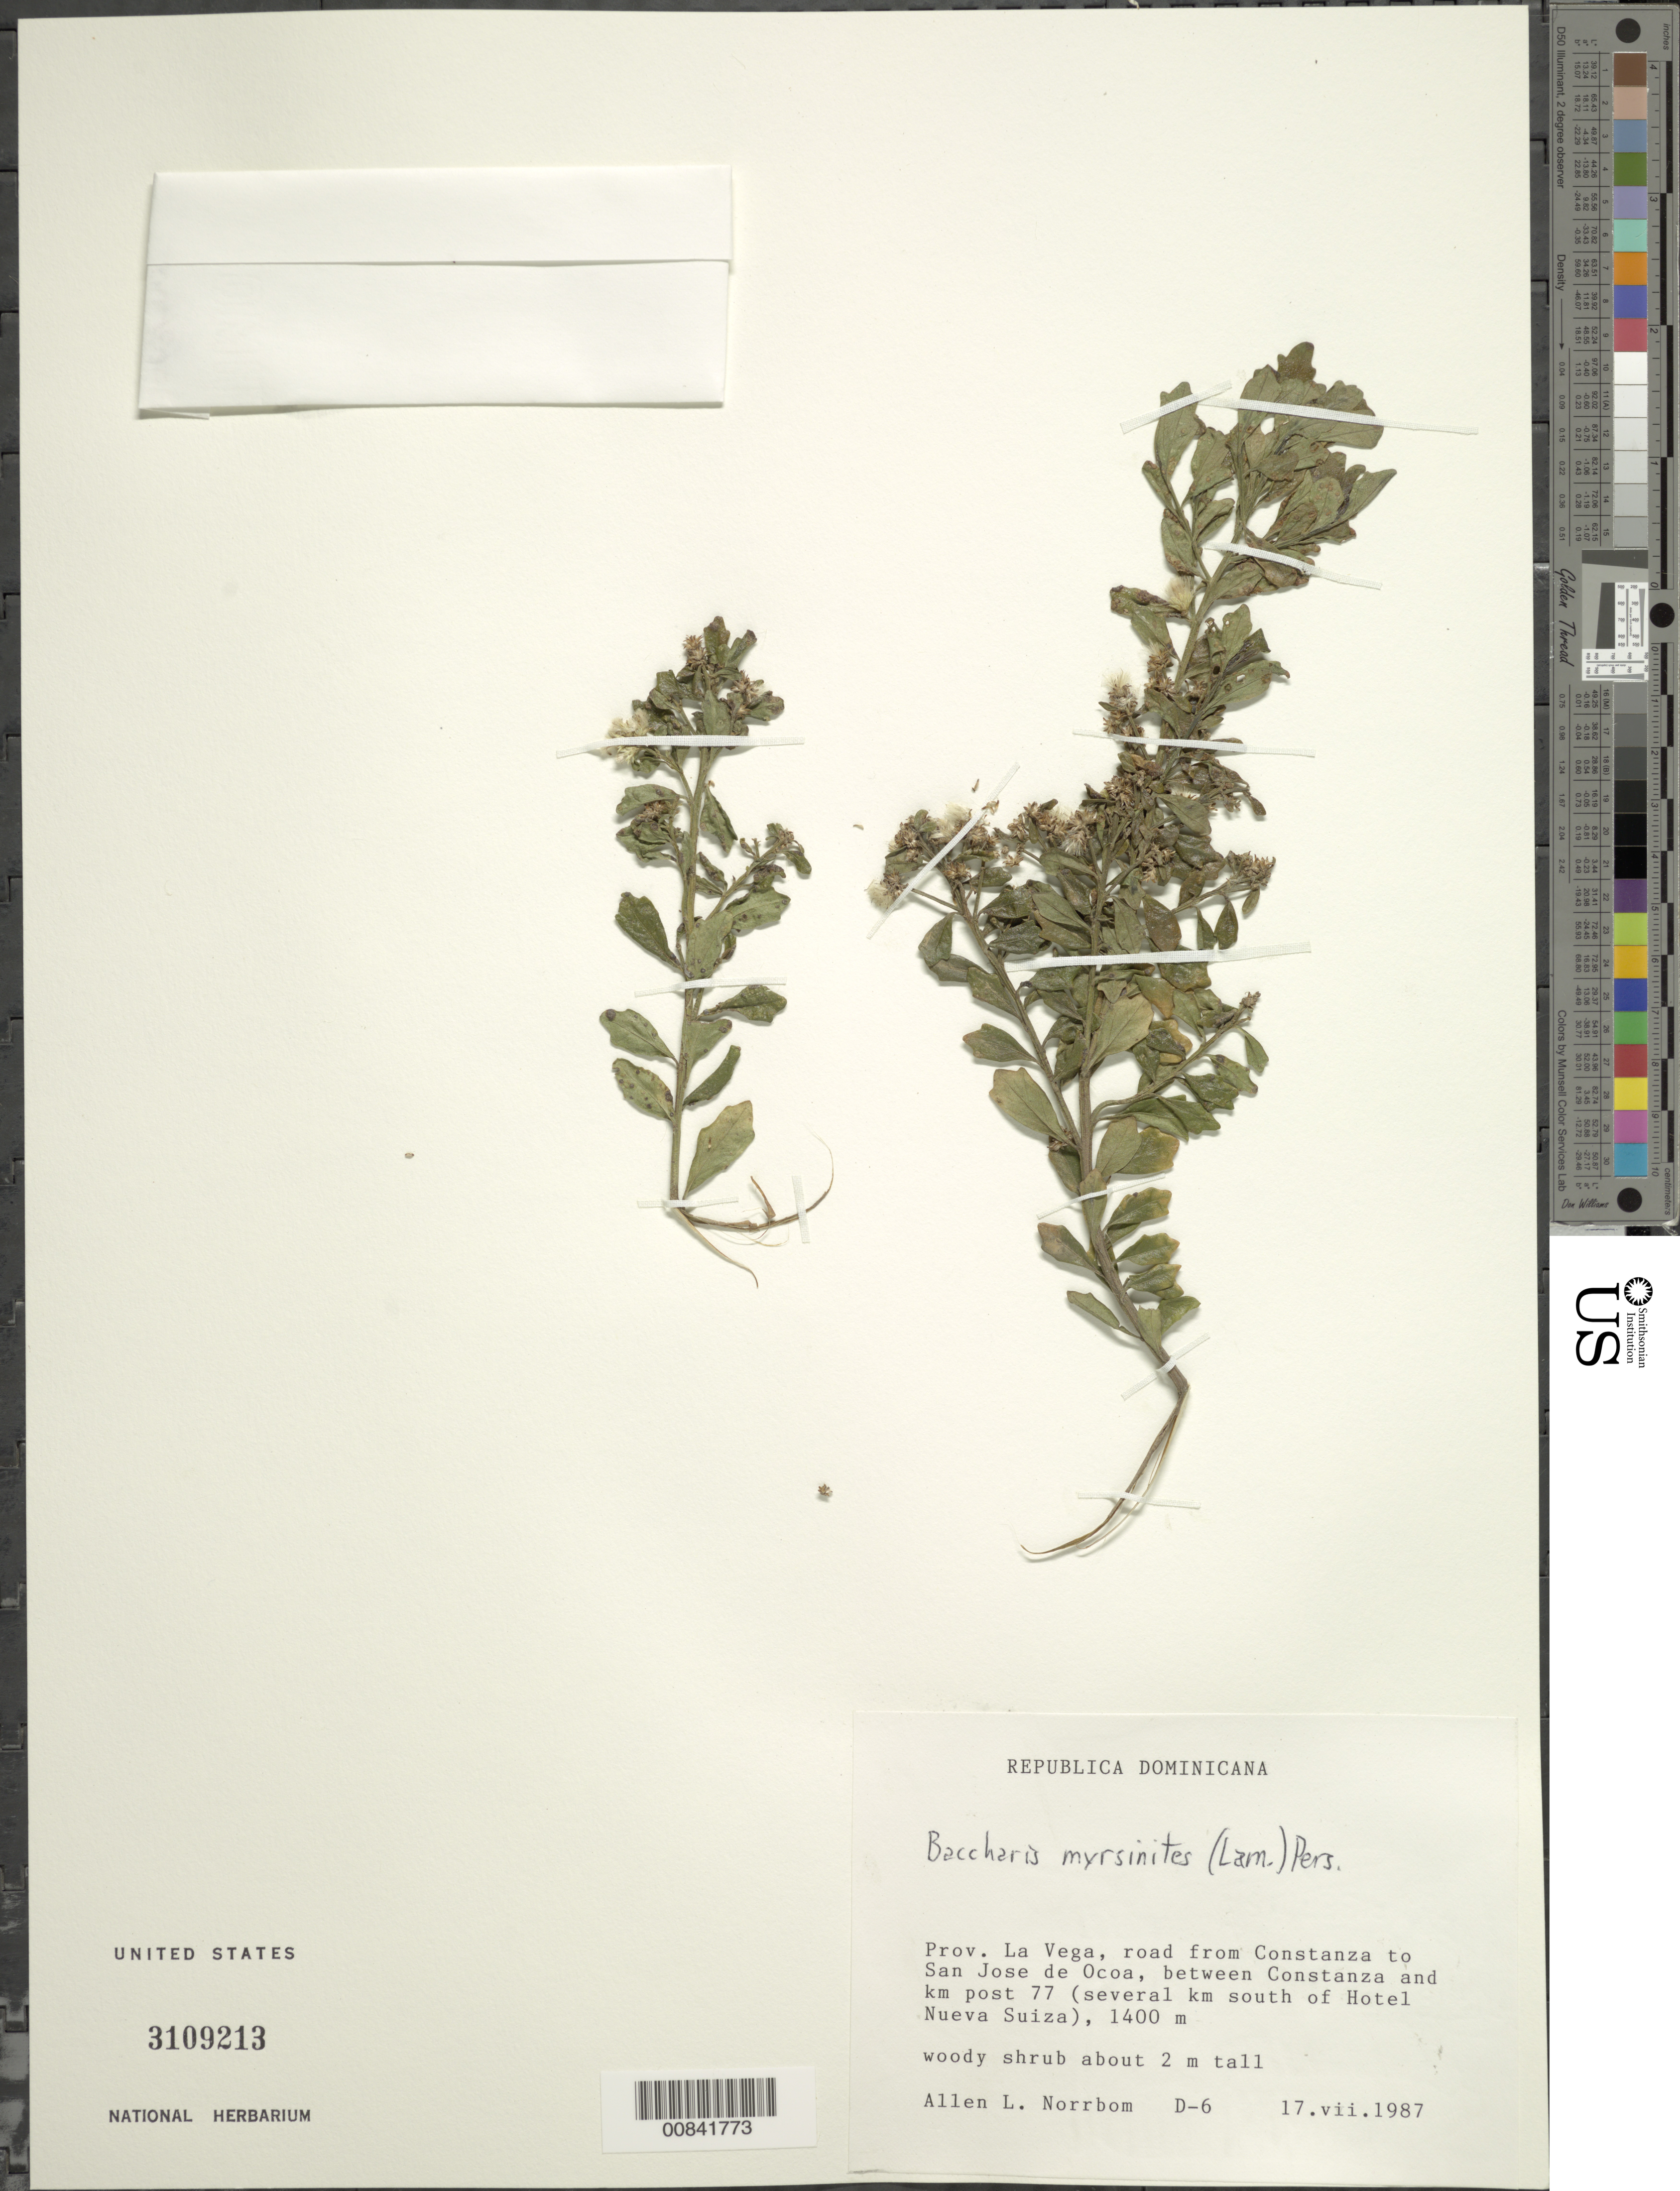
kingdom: Plantae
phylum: Tracheophyta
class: Magnoliopsida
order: Asterales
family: Asteraceae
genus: Baccharis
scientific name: Baccharis myrsinites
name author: Pers.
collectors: A. L. Norrbom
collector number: D 6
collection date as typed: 17 Jul 1987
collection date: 1987-07-17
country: Dominican Republic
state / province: La Vega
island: Hispaniola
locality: Road from Constanza to San Jose de Ocoa, between Constanza and km post 77 (several km south of Hotel Nueva Suiza)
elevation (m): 1400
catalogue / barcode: US 3109213